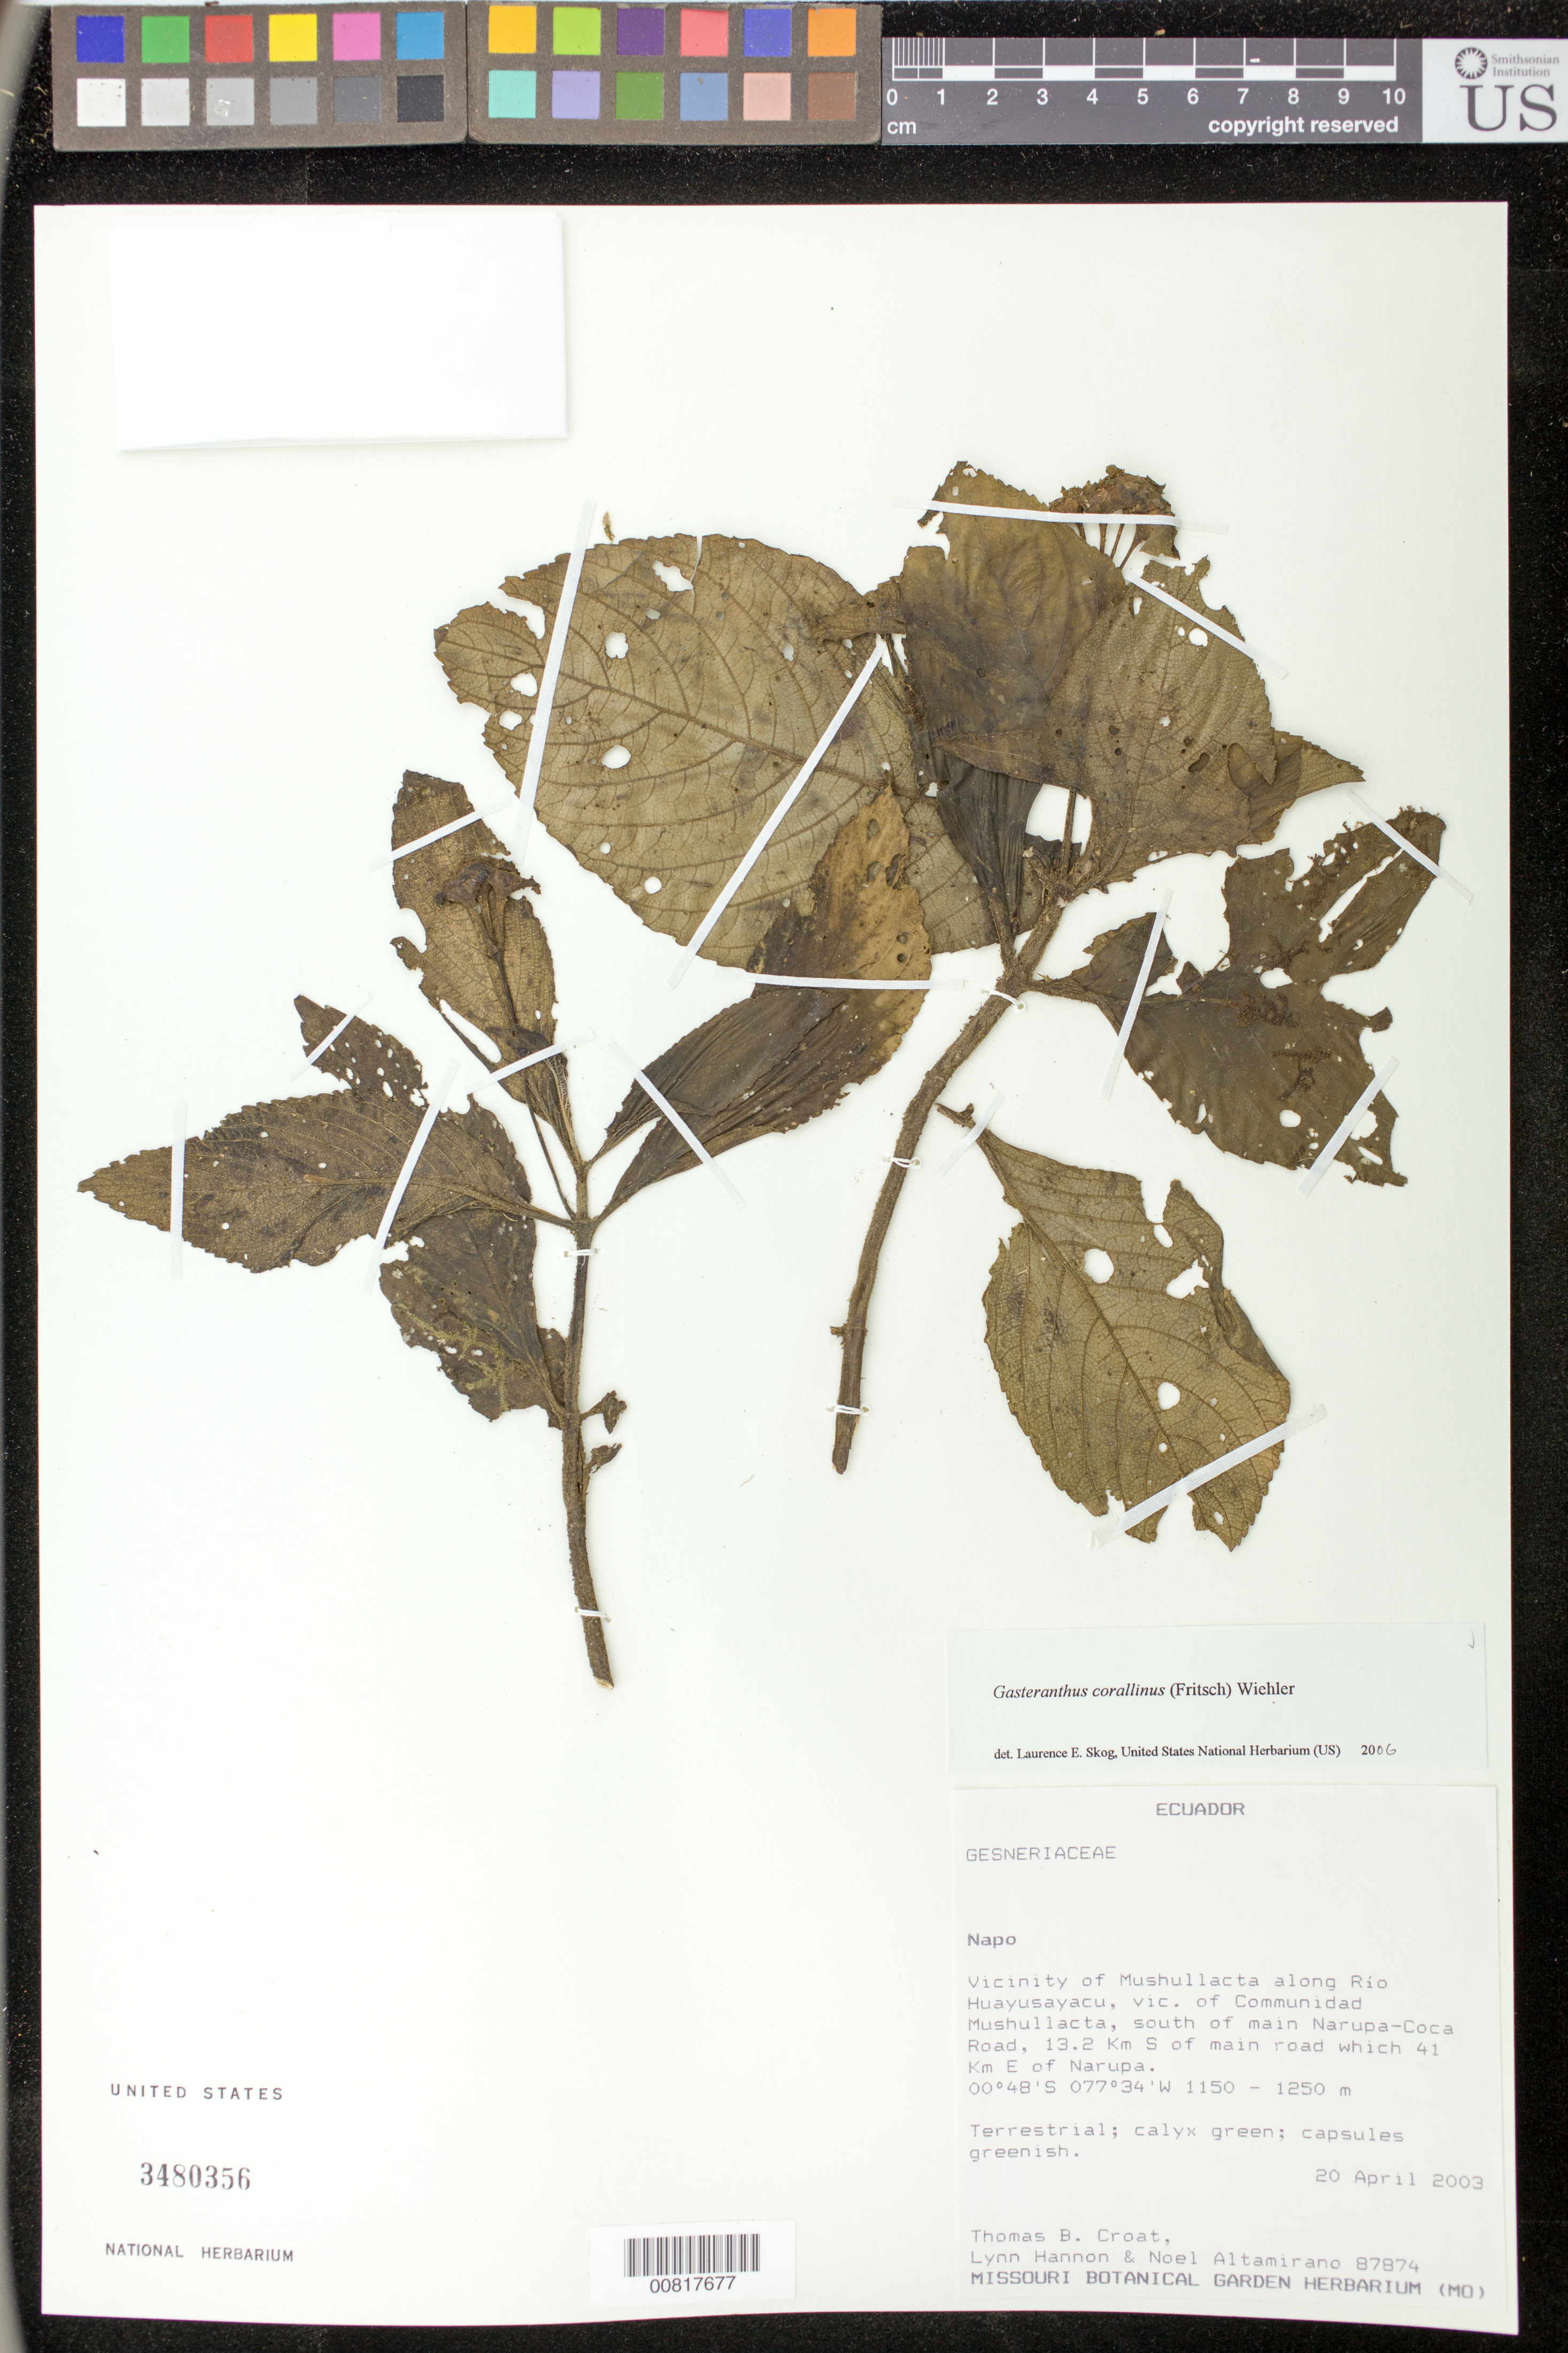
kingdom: Plantae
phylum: Tracheophyta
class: Magnoliopsida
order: Lamiales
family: Gesneriaceae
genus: Gasteranthus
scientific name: Gasteranthus corallinus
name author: (Fritsch) Wiehler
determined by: Skog, Laurence E.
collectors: T. B. Croat, L. Hannon & N. Altamirano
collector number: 87874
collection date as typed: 20 Apr 2003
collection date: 2003-04-20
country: Ecuador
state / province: Napo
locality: Vicinity of Mushullacta along Rio Huayasayacu, vic. of Communidad Mushullacta, south of main Narup-Coca Road, 13.2 km S of main road which 41 km E of Narup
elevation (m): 1150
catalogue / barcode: US 3480356